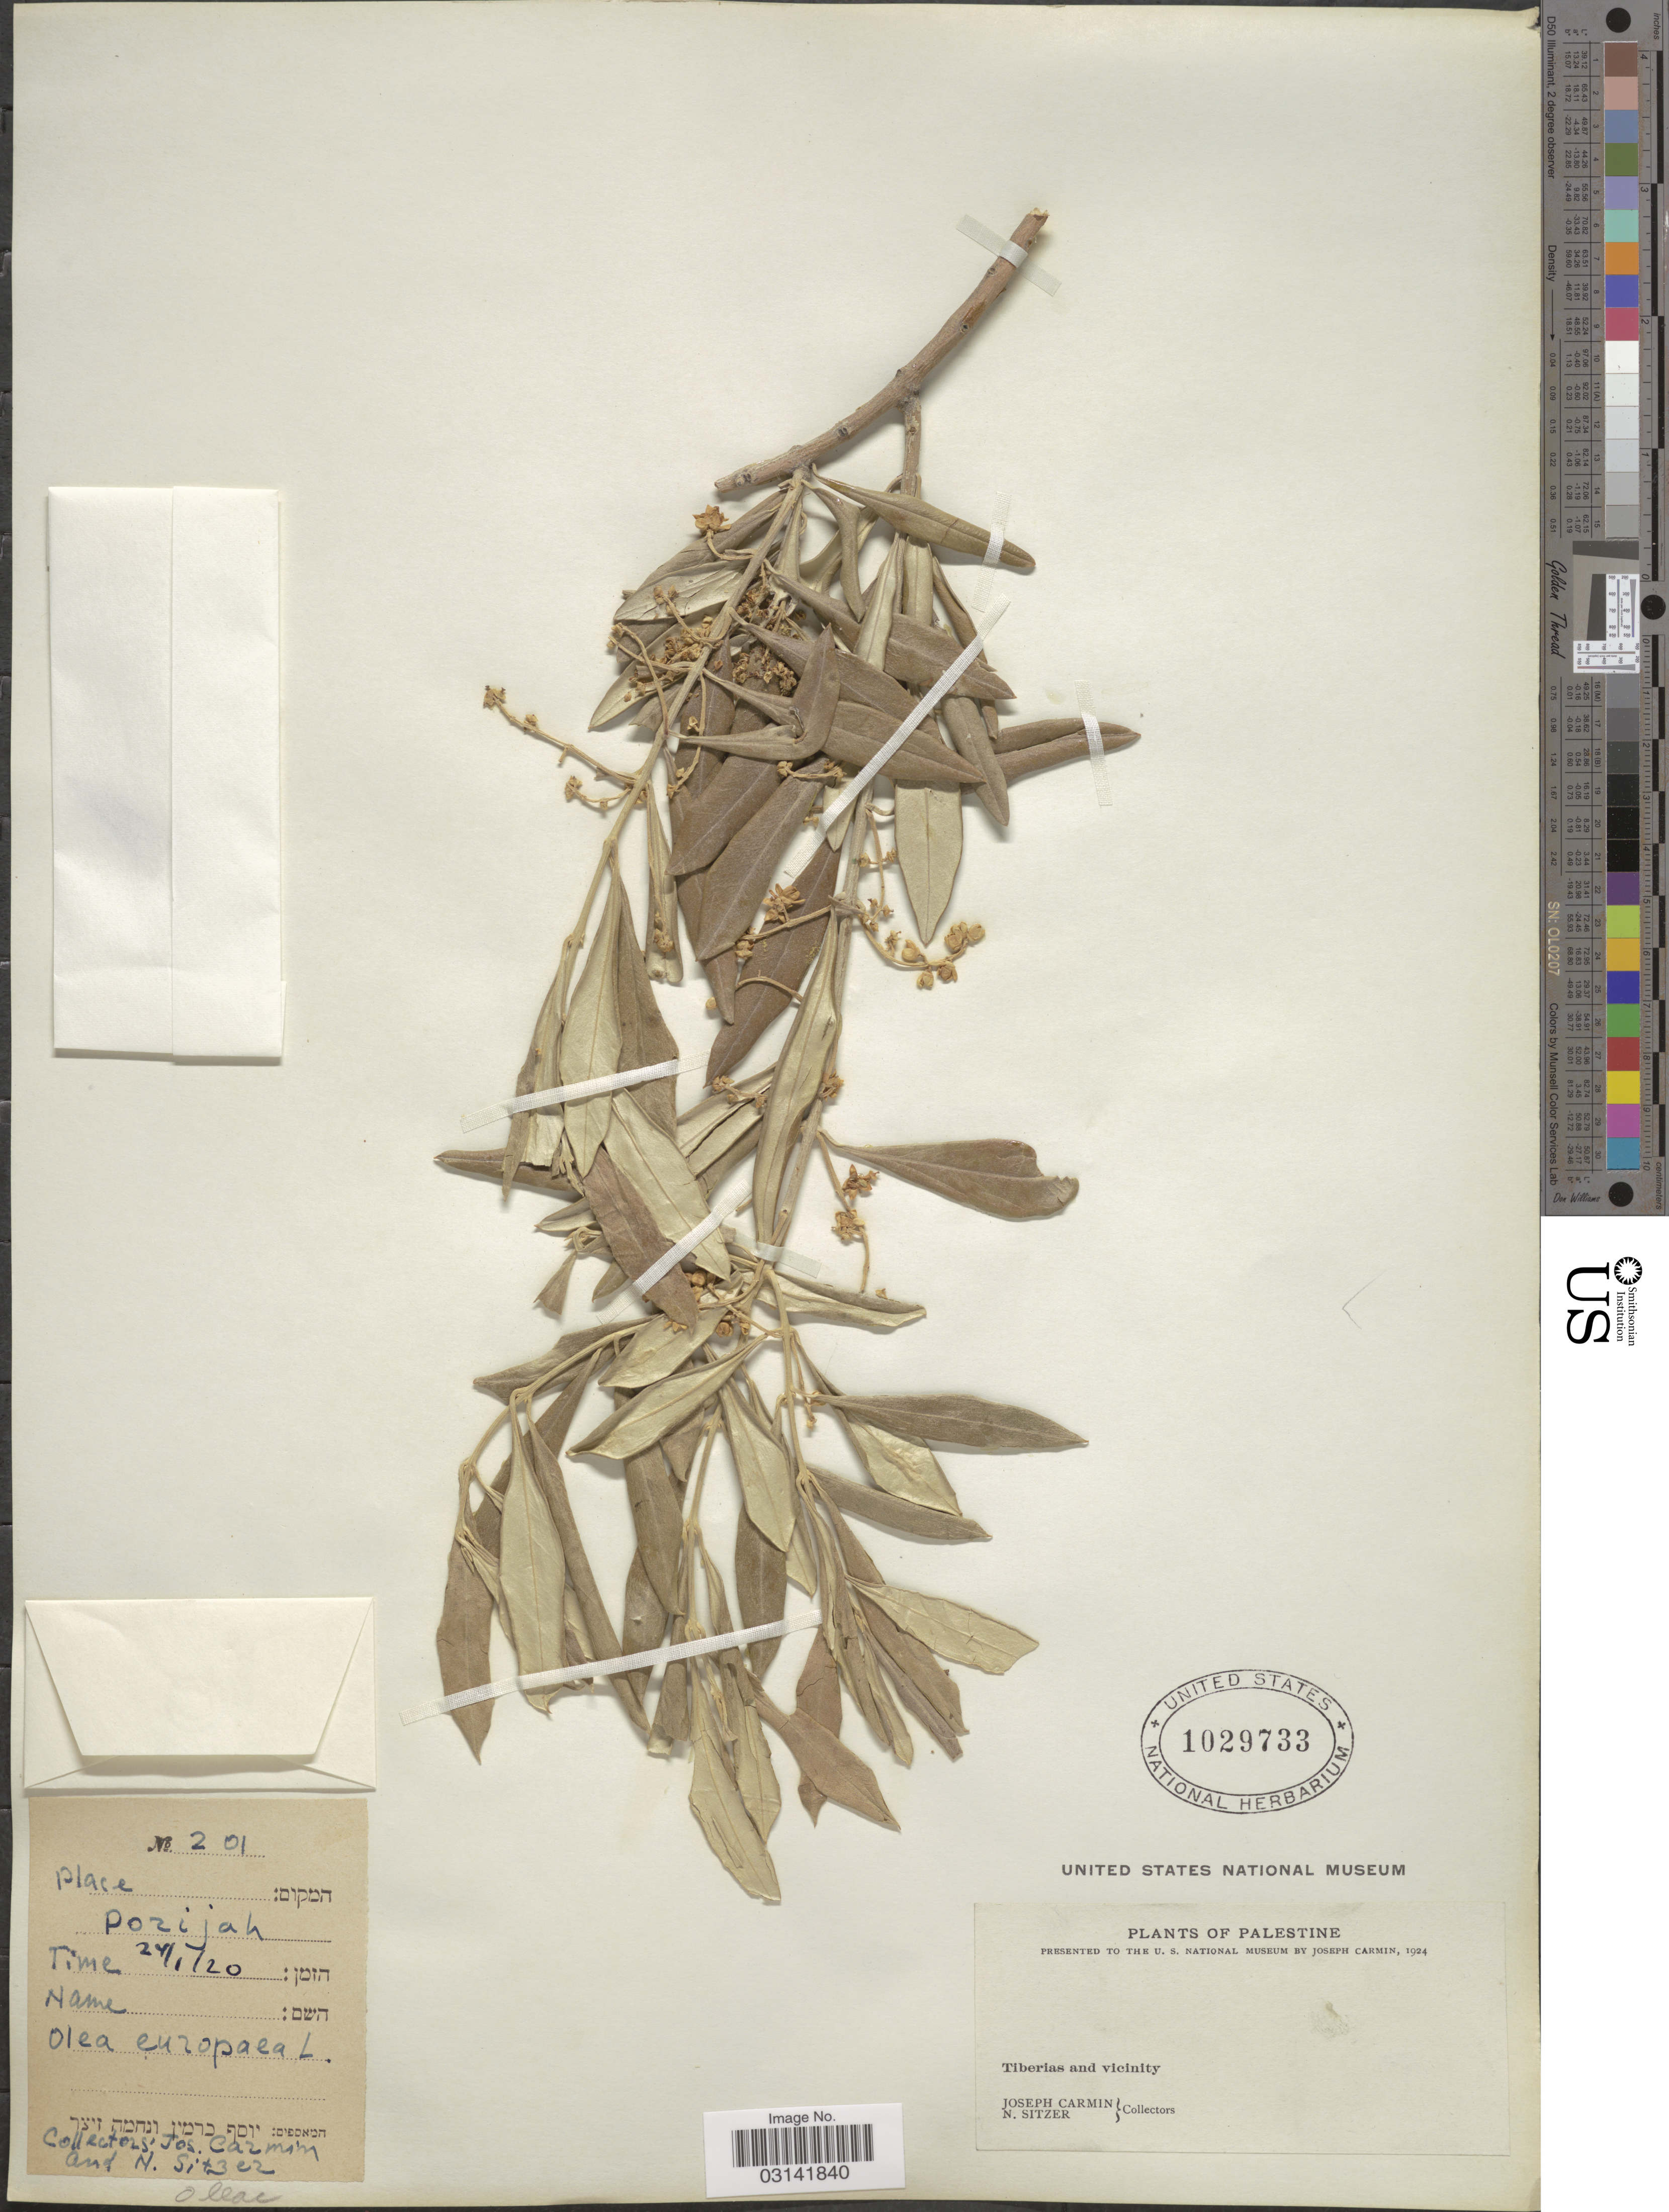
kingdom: Plantae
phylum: Tracheophyta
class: Magnoliopsida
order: Lamiales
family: Oleaceae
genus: Olea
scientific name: Olea europaea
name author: L.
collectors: J. Carmin & N. Sitzer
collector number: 201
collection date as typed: Transcribed d/m/y: 24/1/20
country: Israel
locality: Palestine, Tiberias and vicinity, Porijah X.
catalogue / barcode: US 1029733